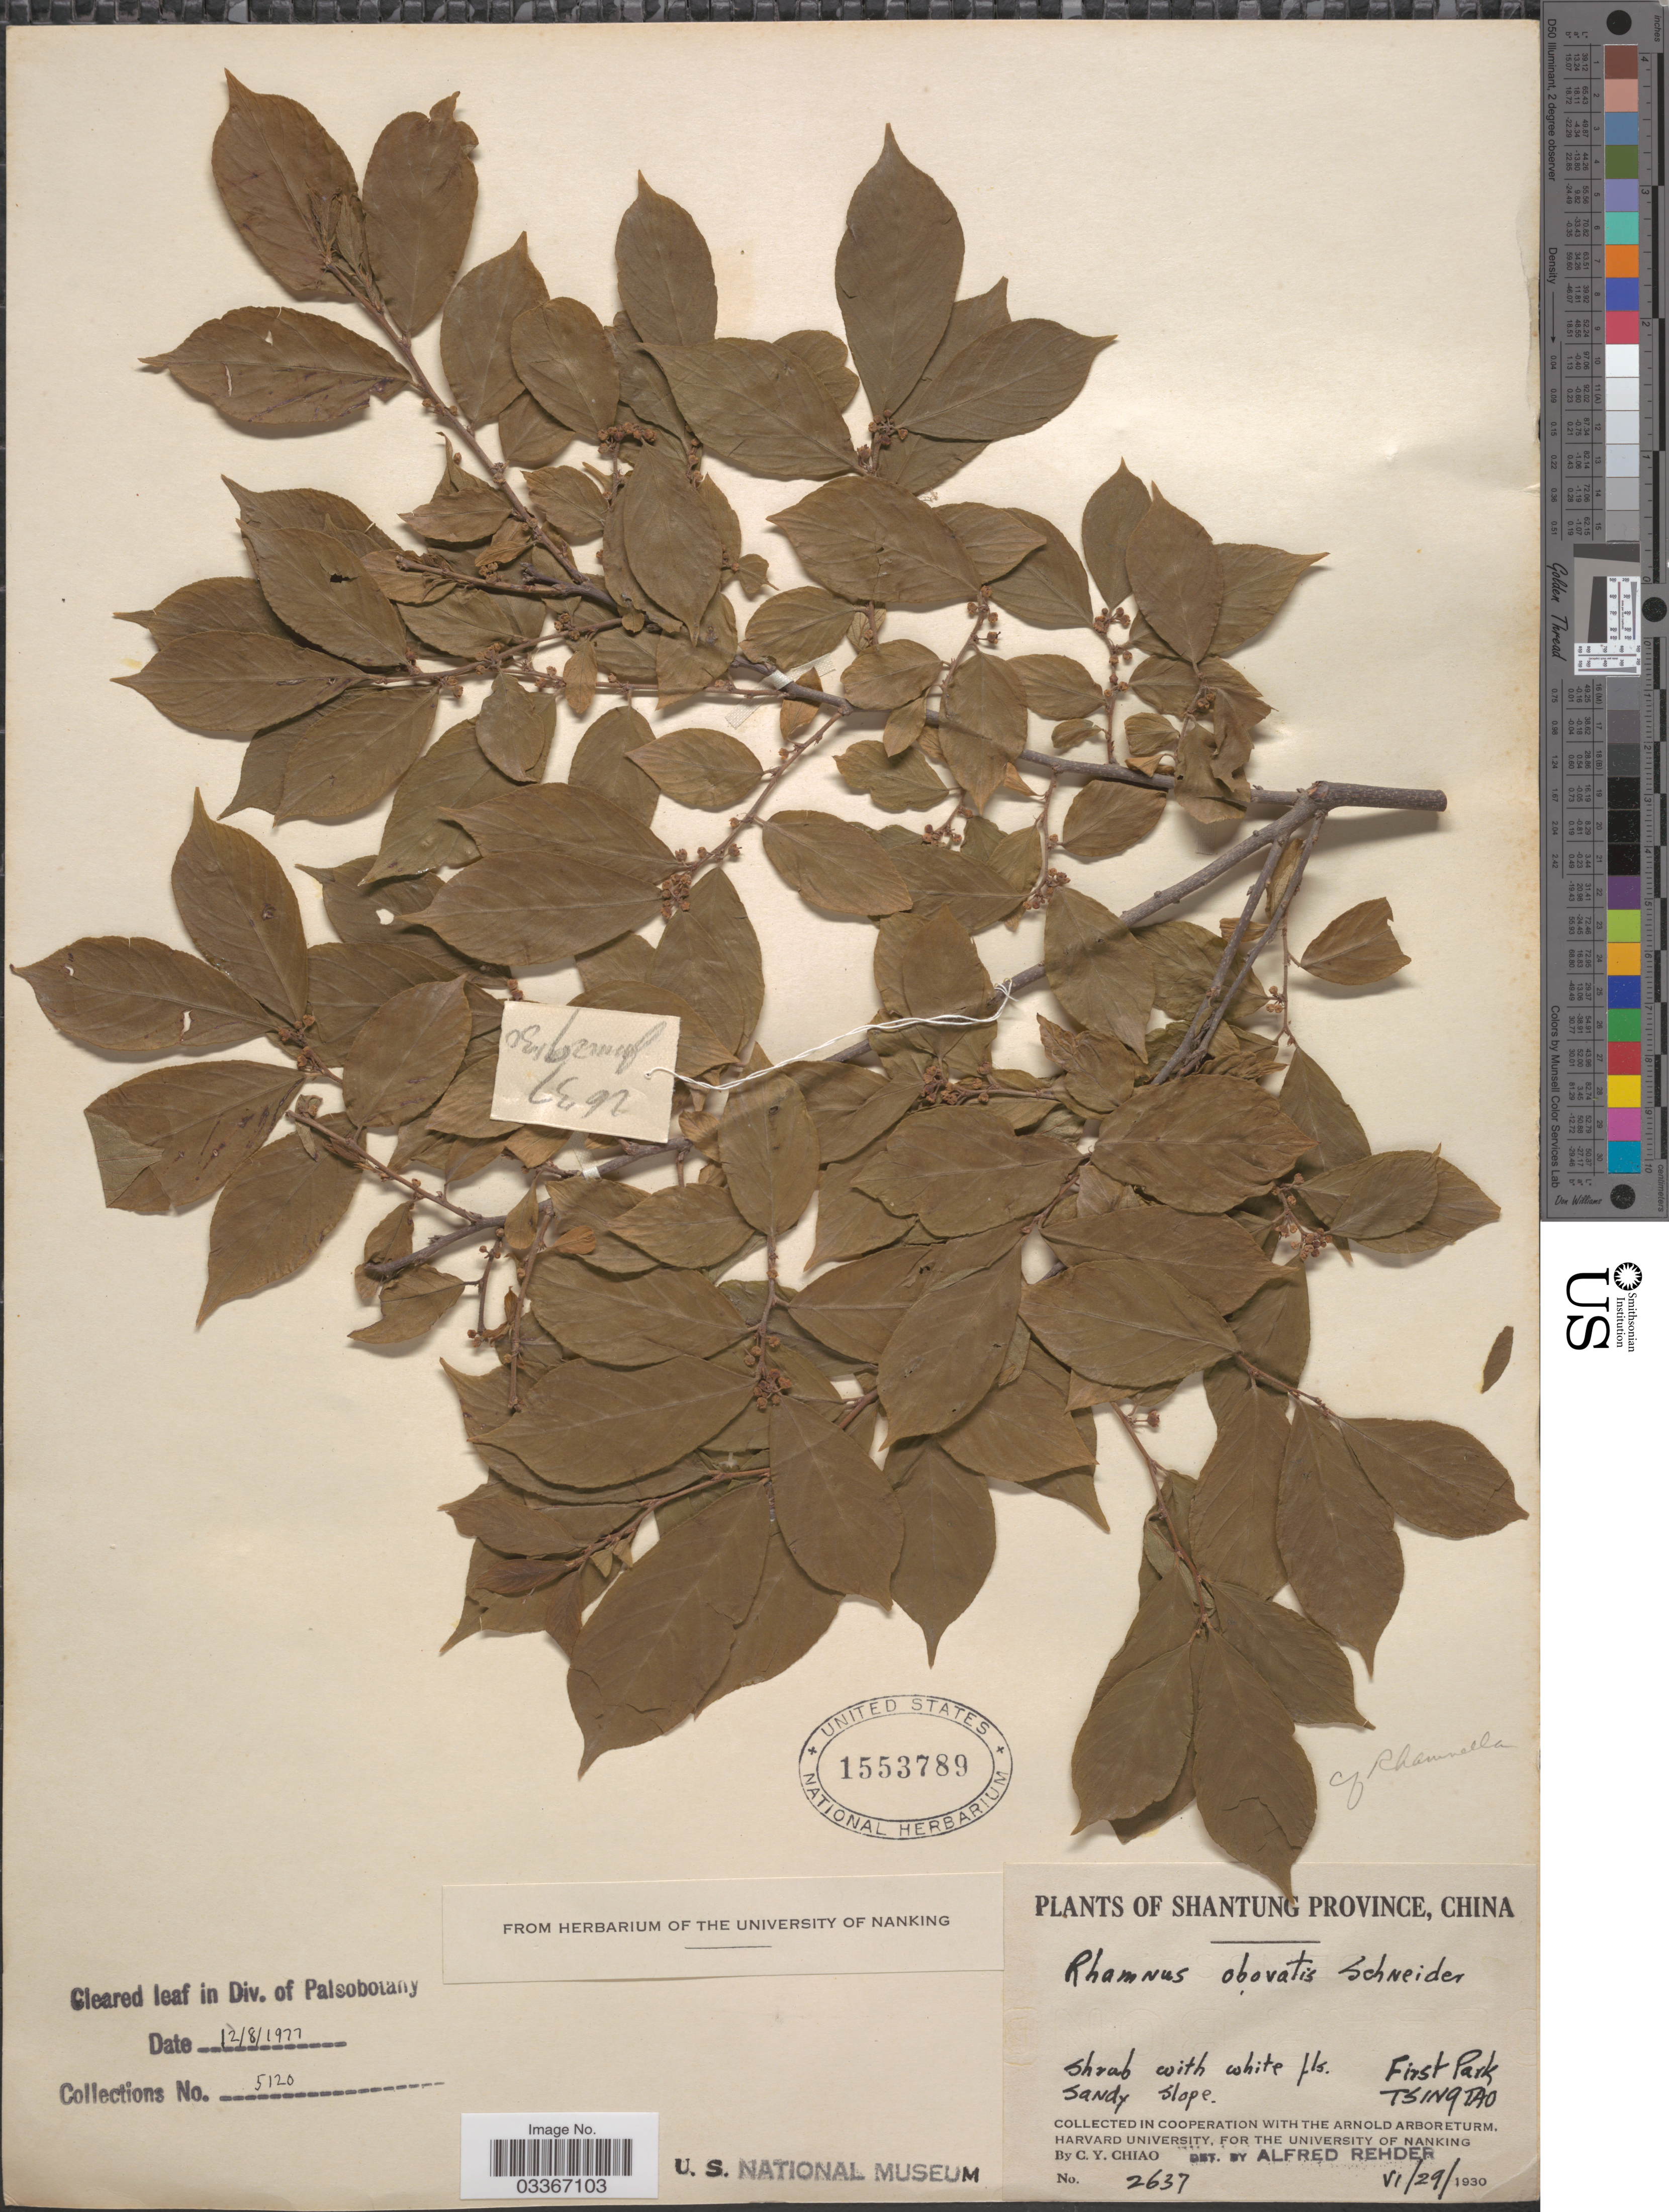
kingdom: Plantae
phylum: Tracheophyta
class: Magnoliopsida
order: Rosales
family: Rhamnaceae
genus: Rhamnella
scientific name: Rhamnella obovalis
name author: C.K. Schneid. in Sarg.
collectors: C. Y. Chiao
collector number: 2637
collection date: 1930-06-29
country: China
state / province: Shandong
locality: Shantung Province. First Park Tsingtao.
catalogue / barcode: US 1553789